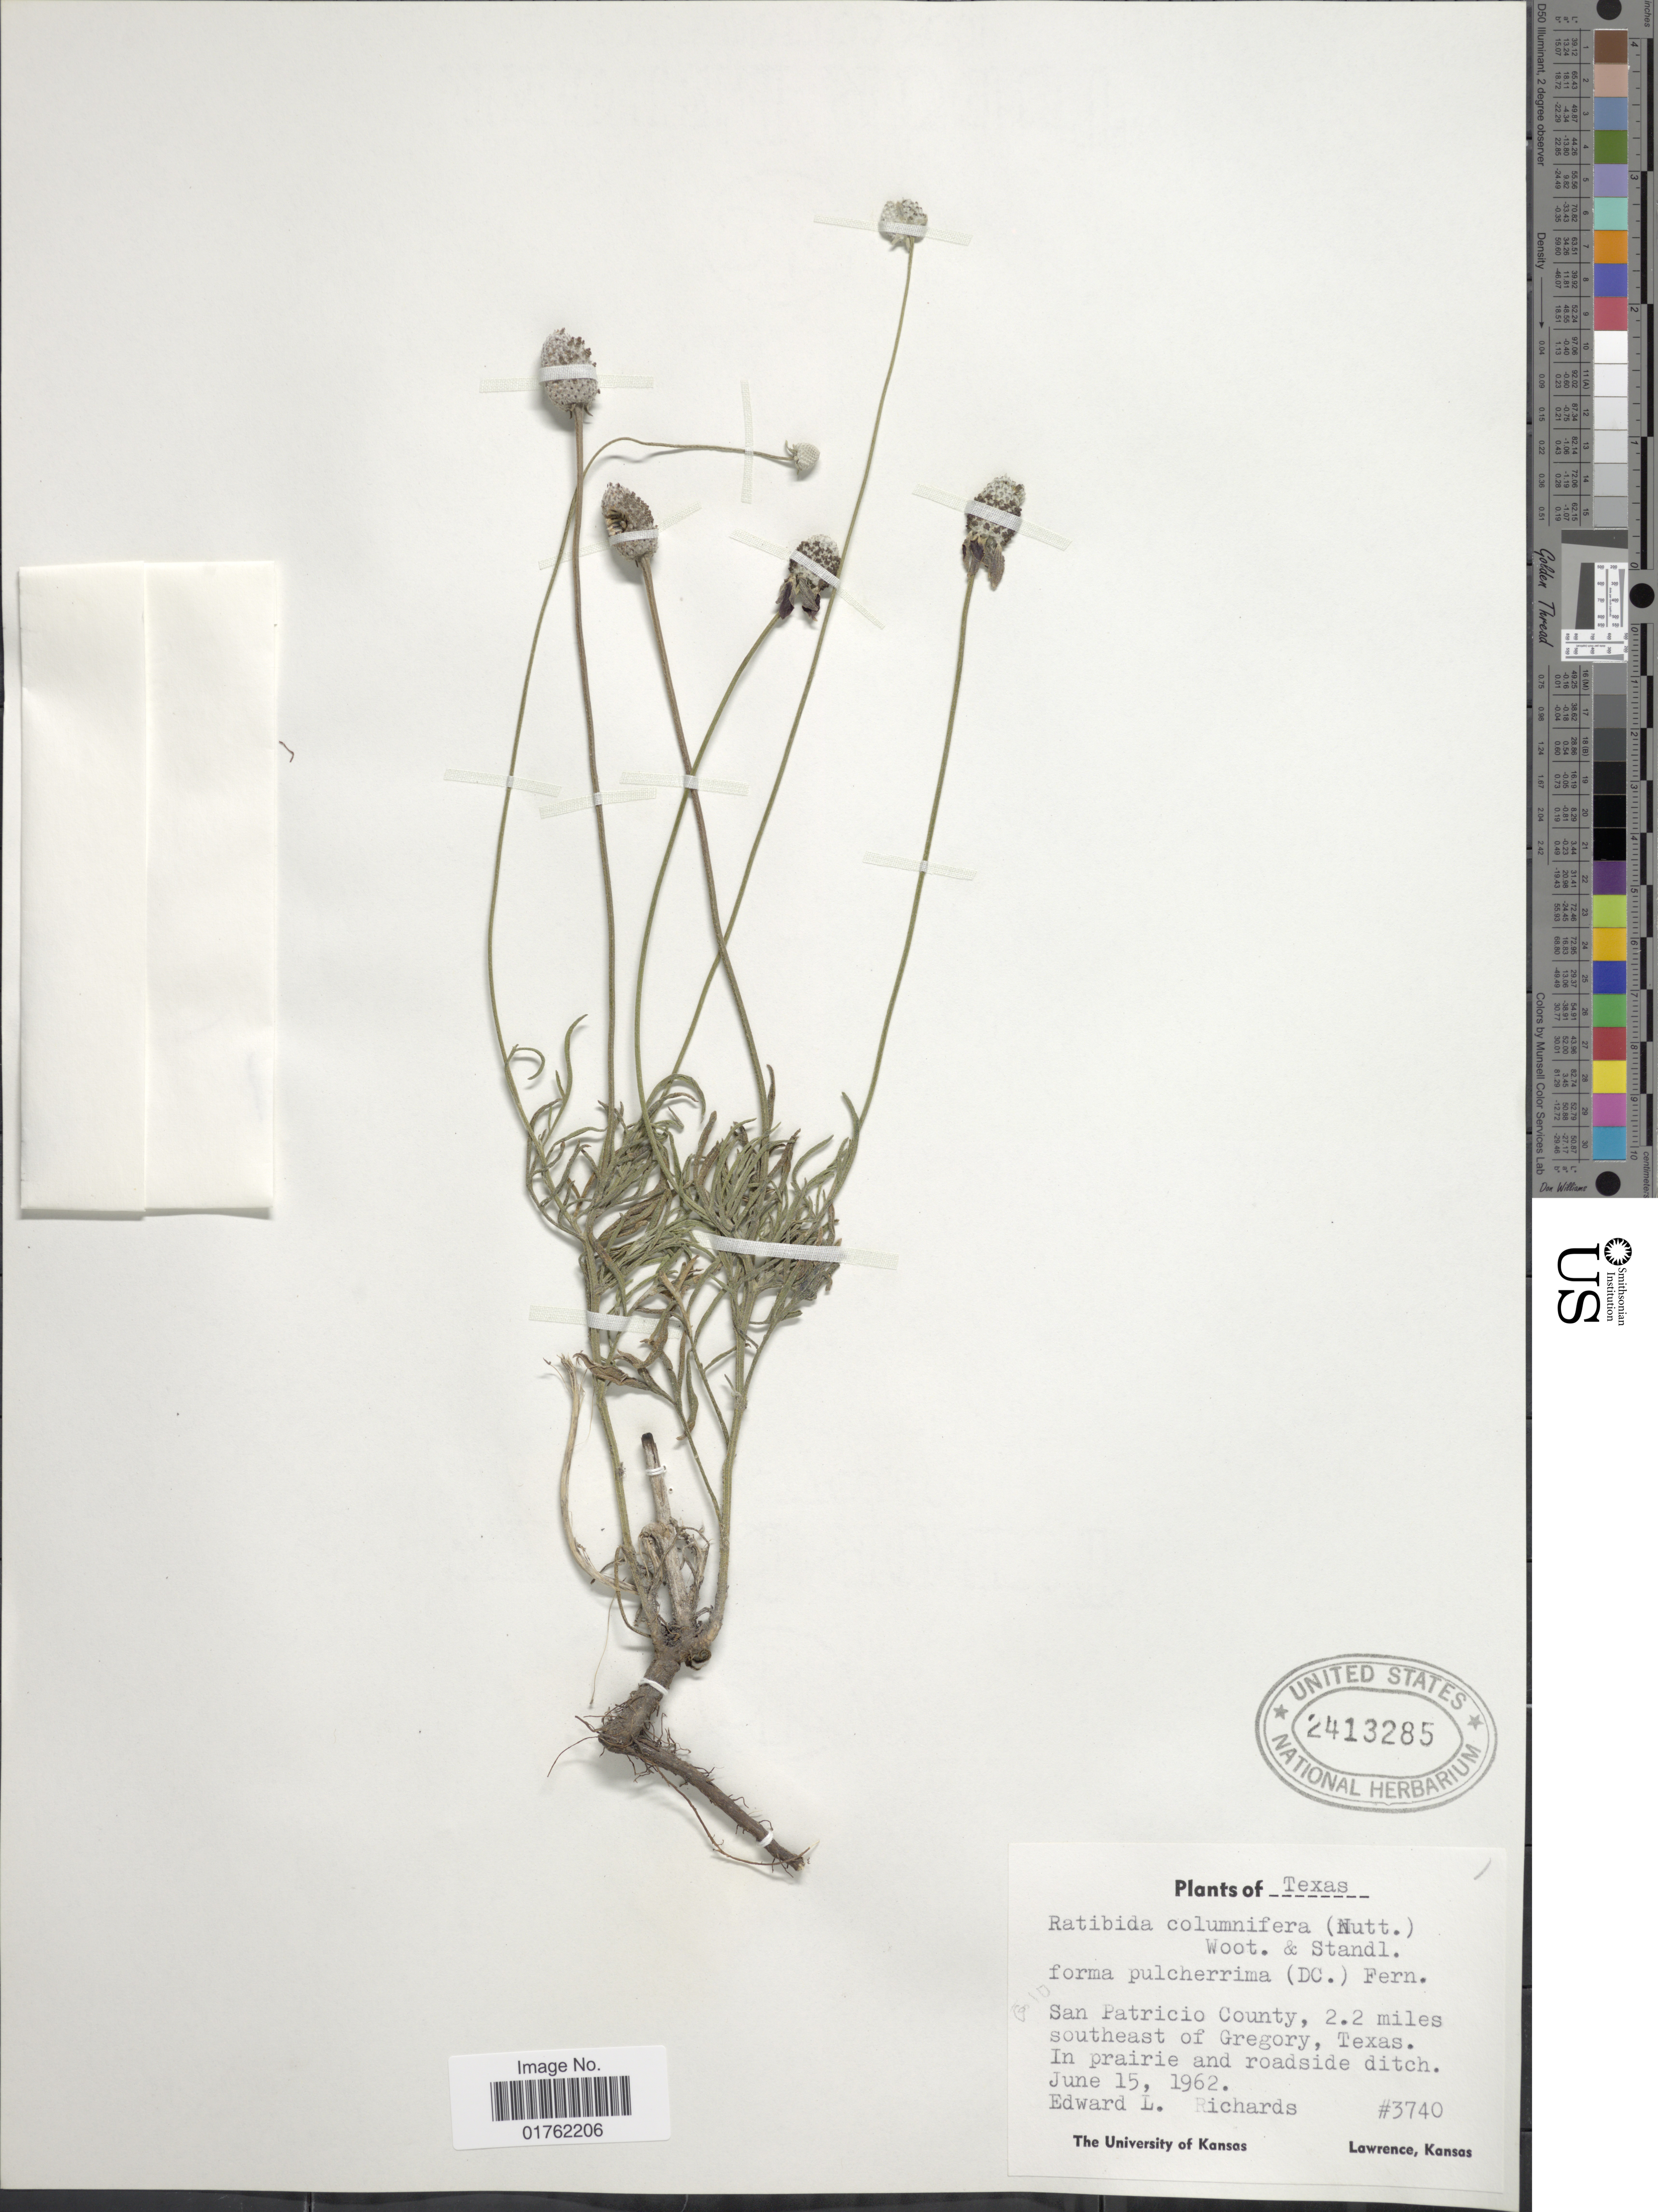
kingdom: Plantae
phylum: Tracheophyta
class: Magnoliopsida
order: Asterales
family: Asteraceae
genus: Ratibida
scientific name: Ratibida columnaris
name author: (Pursh) D. Don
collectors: E. Richards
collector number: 3740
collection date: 1962-06-15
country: United States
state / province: Texas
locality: San Patricio County, 2.2. miles southeast of Gregory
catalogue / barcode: US 2413285